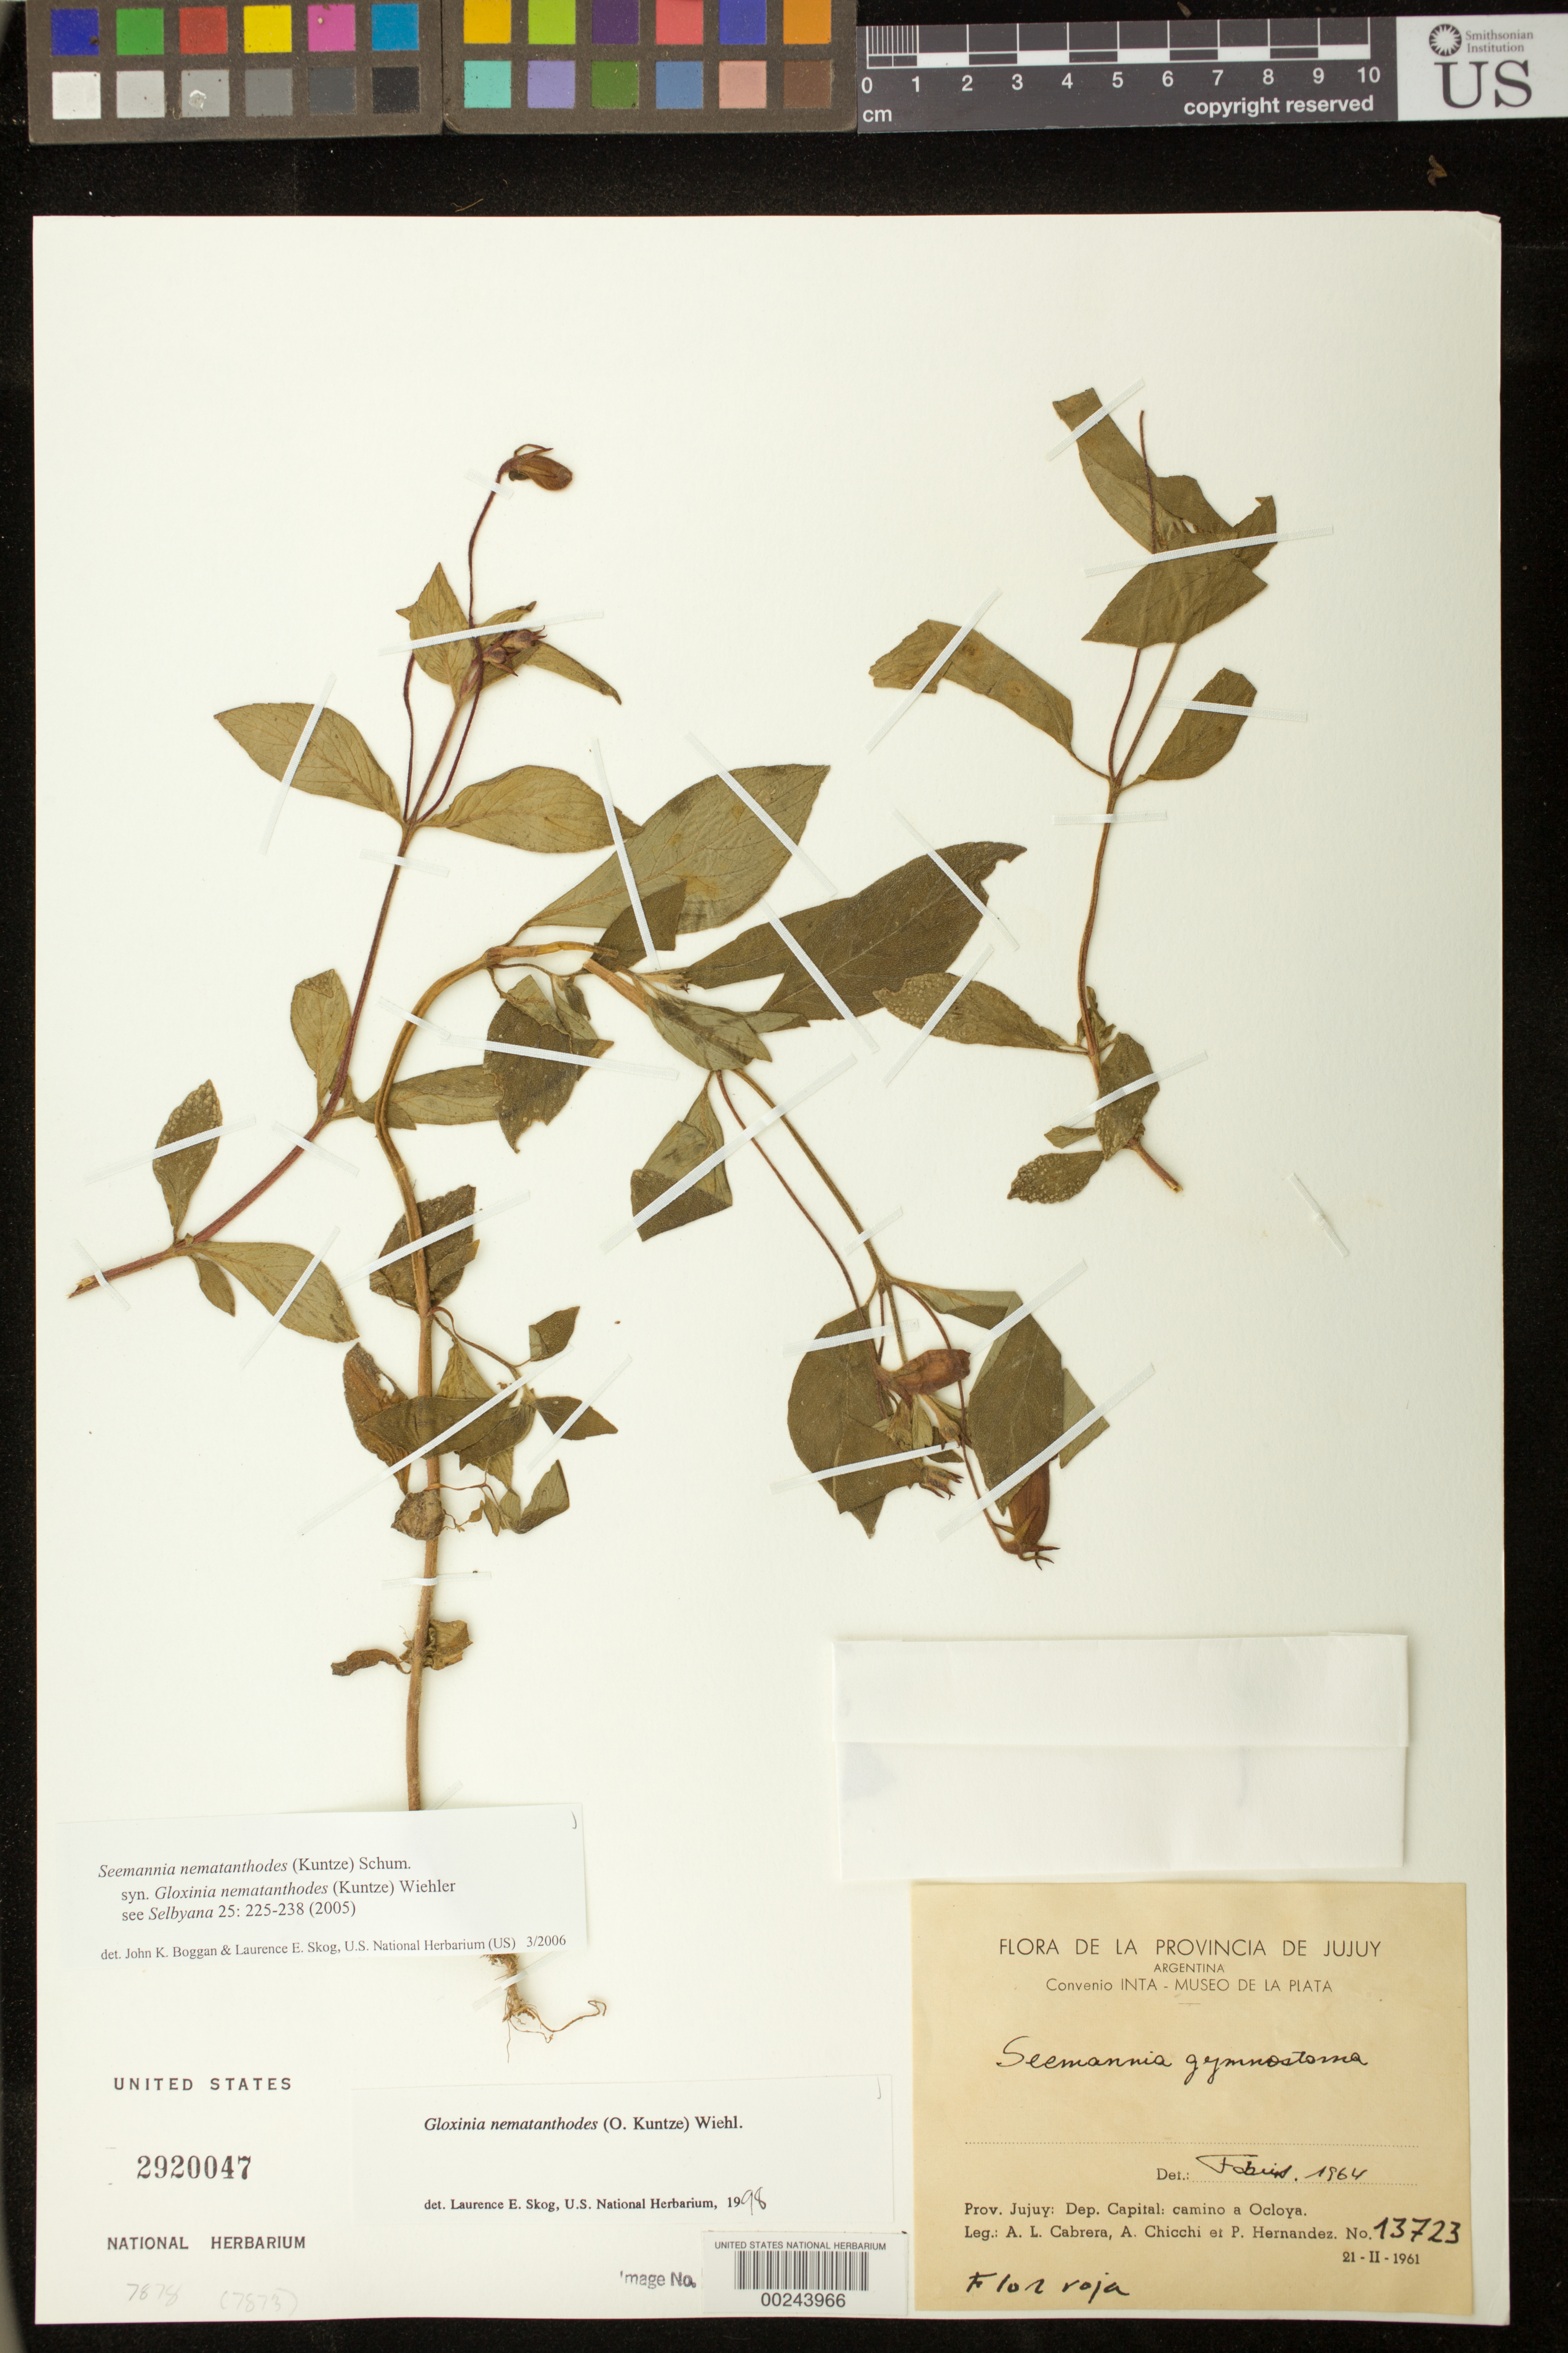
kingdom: Plantae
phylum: Tracheophyta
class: Magnoliopsida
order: Lamiales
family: Gesneriaceae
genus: Seemannia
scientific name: Seemannia nematanthodes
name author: (Kuntze) K. Schum.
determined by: Boggan, J. K.; Skog, L. E.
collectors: A. L. Cabrera, A. Chicchi & P. Hernandez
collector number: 13723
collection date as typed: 21 Feb 1961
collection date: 1961-02-21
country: Argentina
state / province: Jujuy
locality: Dept. Capital, camino a Ocloya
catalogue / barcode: US 2920047